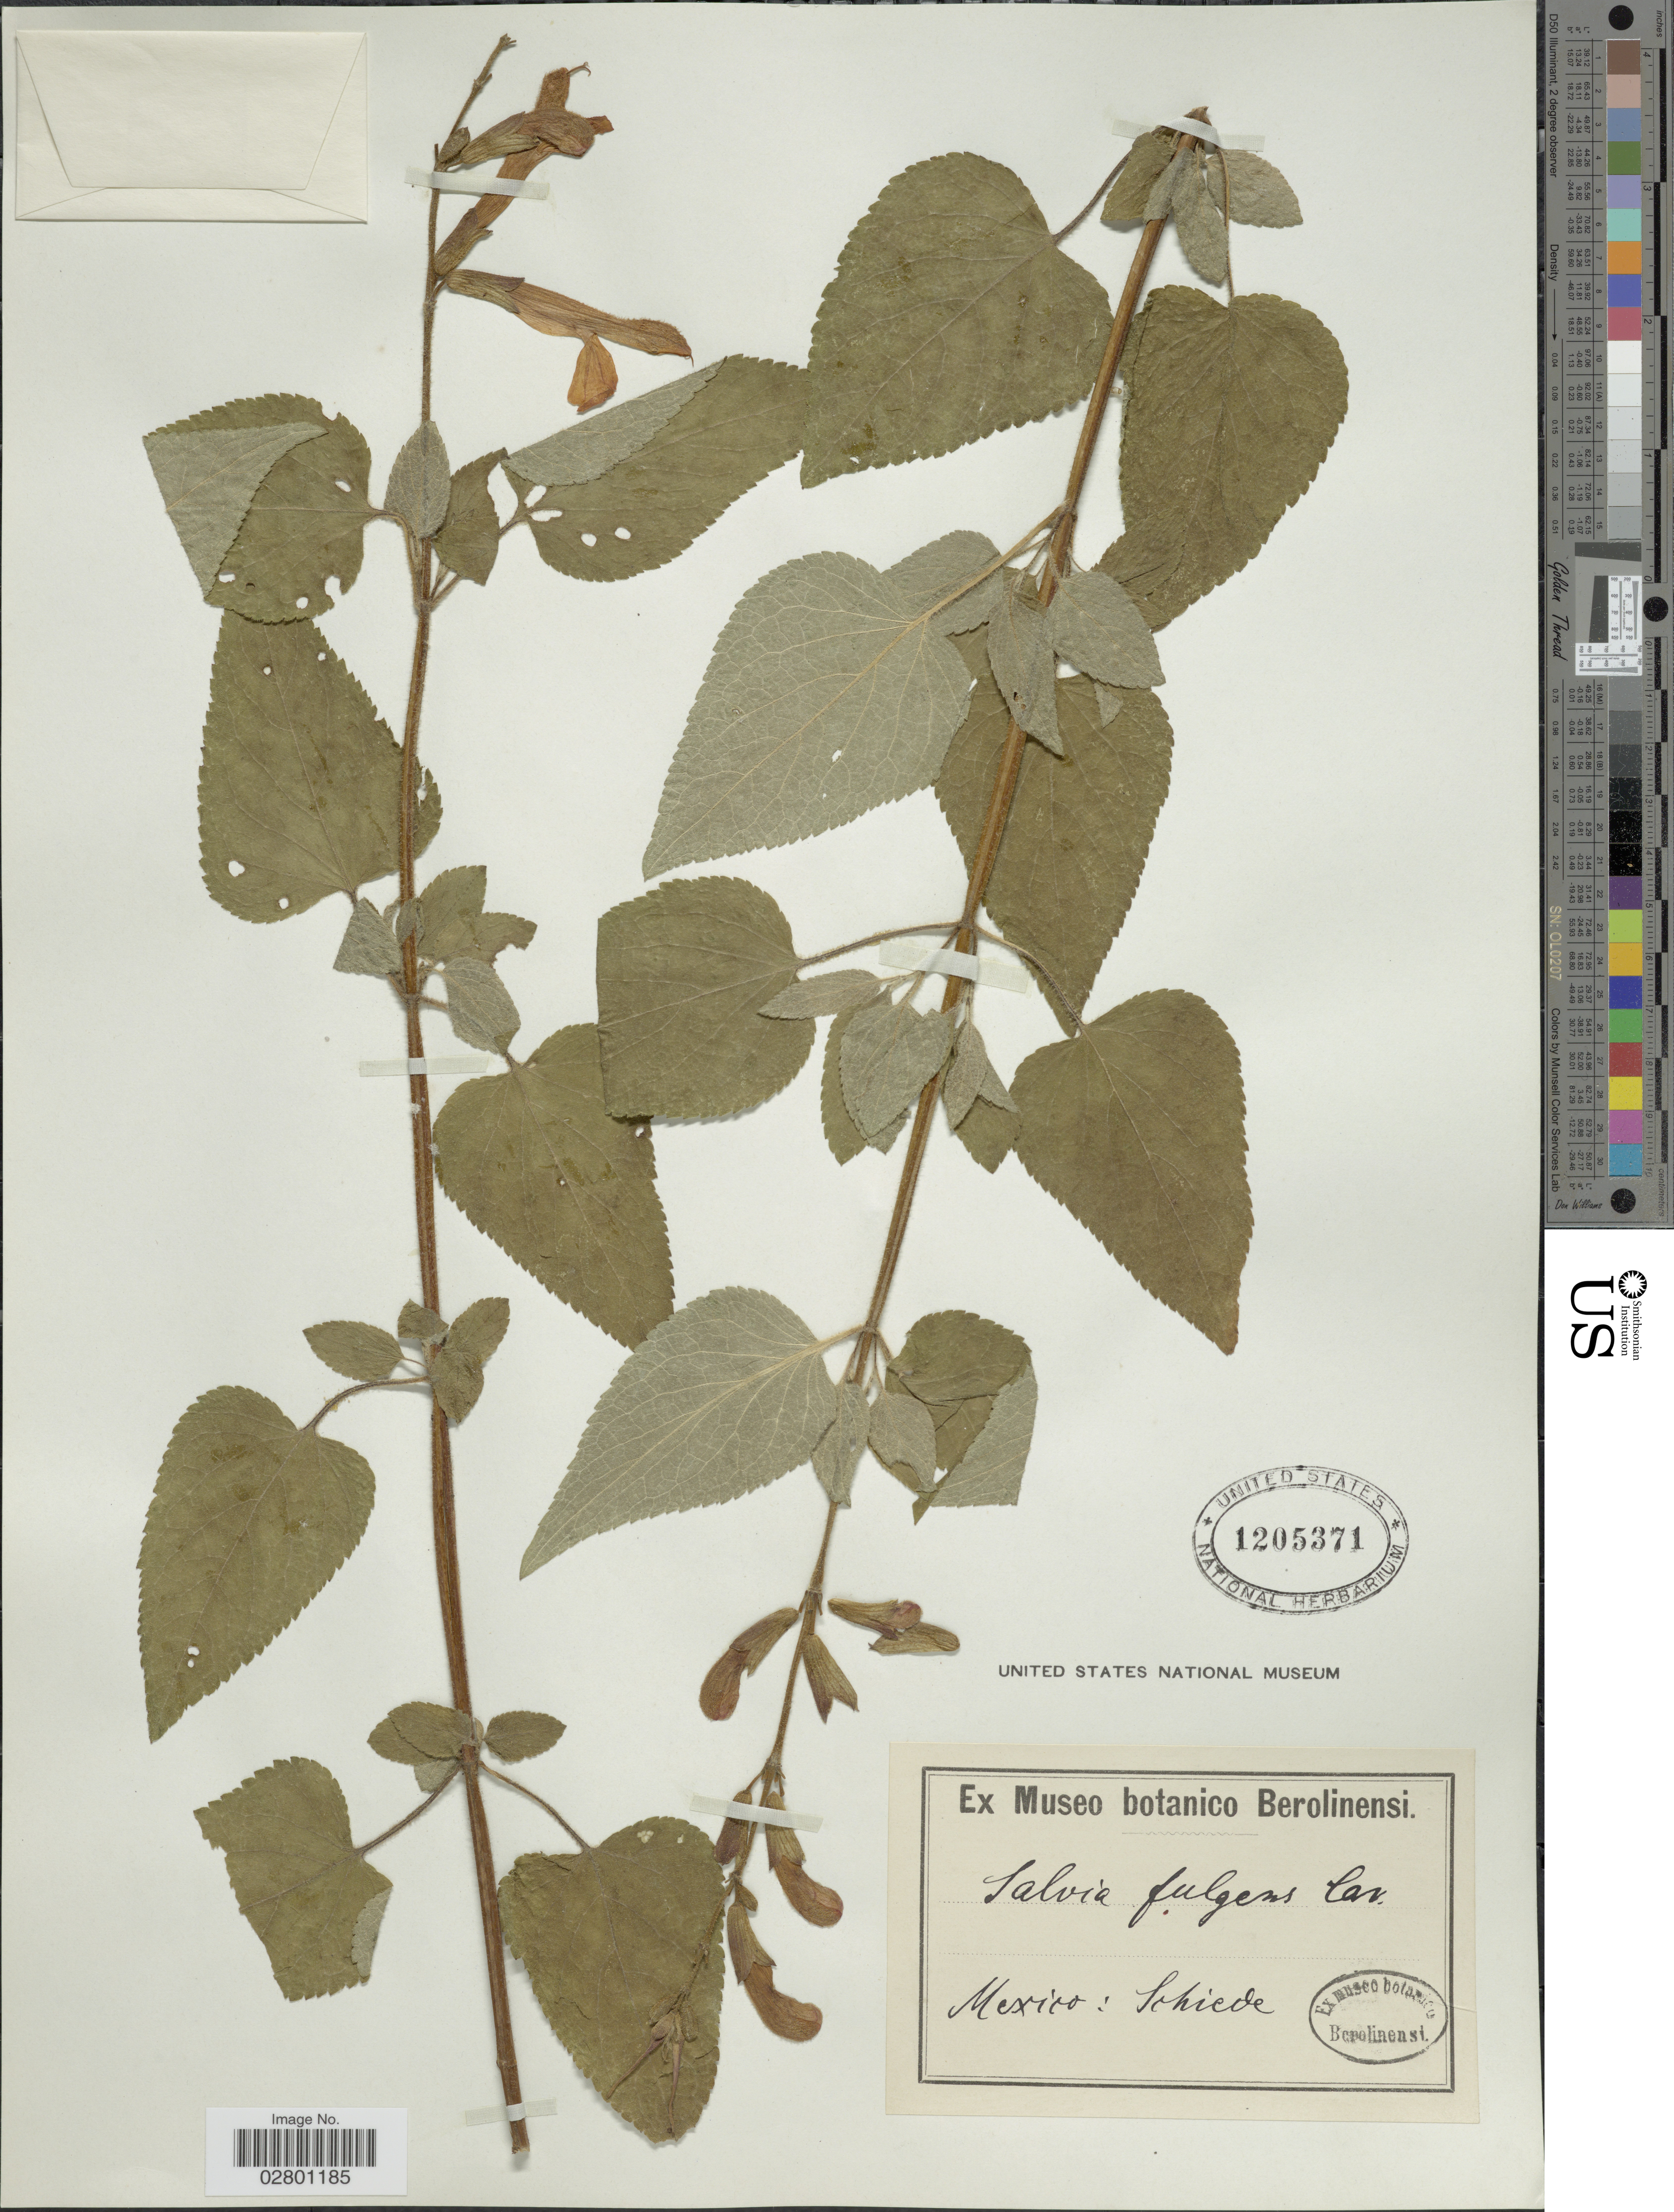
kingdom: Plantae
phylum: Tracheophyta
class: Magnoliopsida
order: Lamiales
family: Lamiaceae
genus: Salvia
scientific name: Salvia fulgens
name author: Cav.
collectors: Schiede, --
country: Mexico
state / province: México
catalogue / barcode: US 1205371